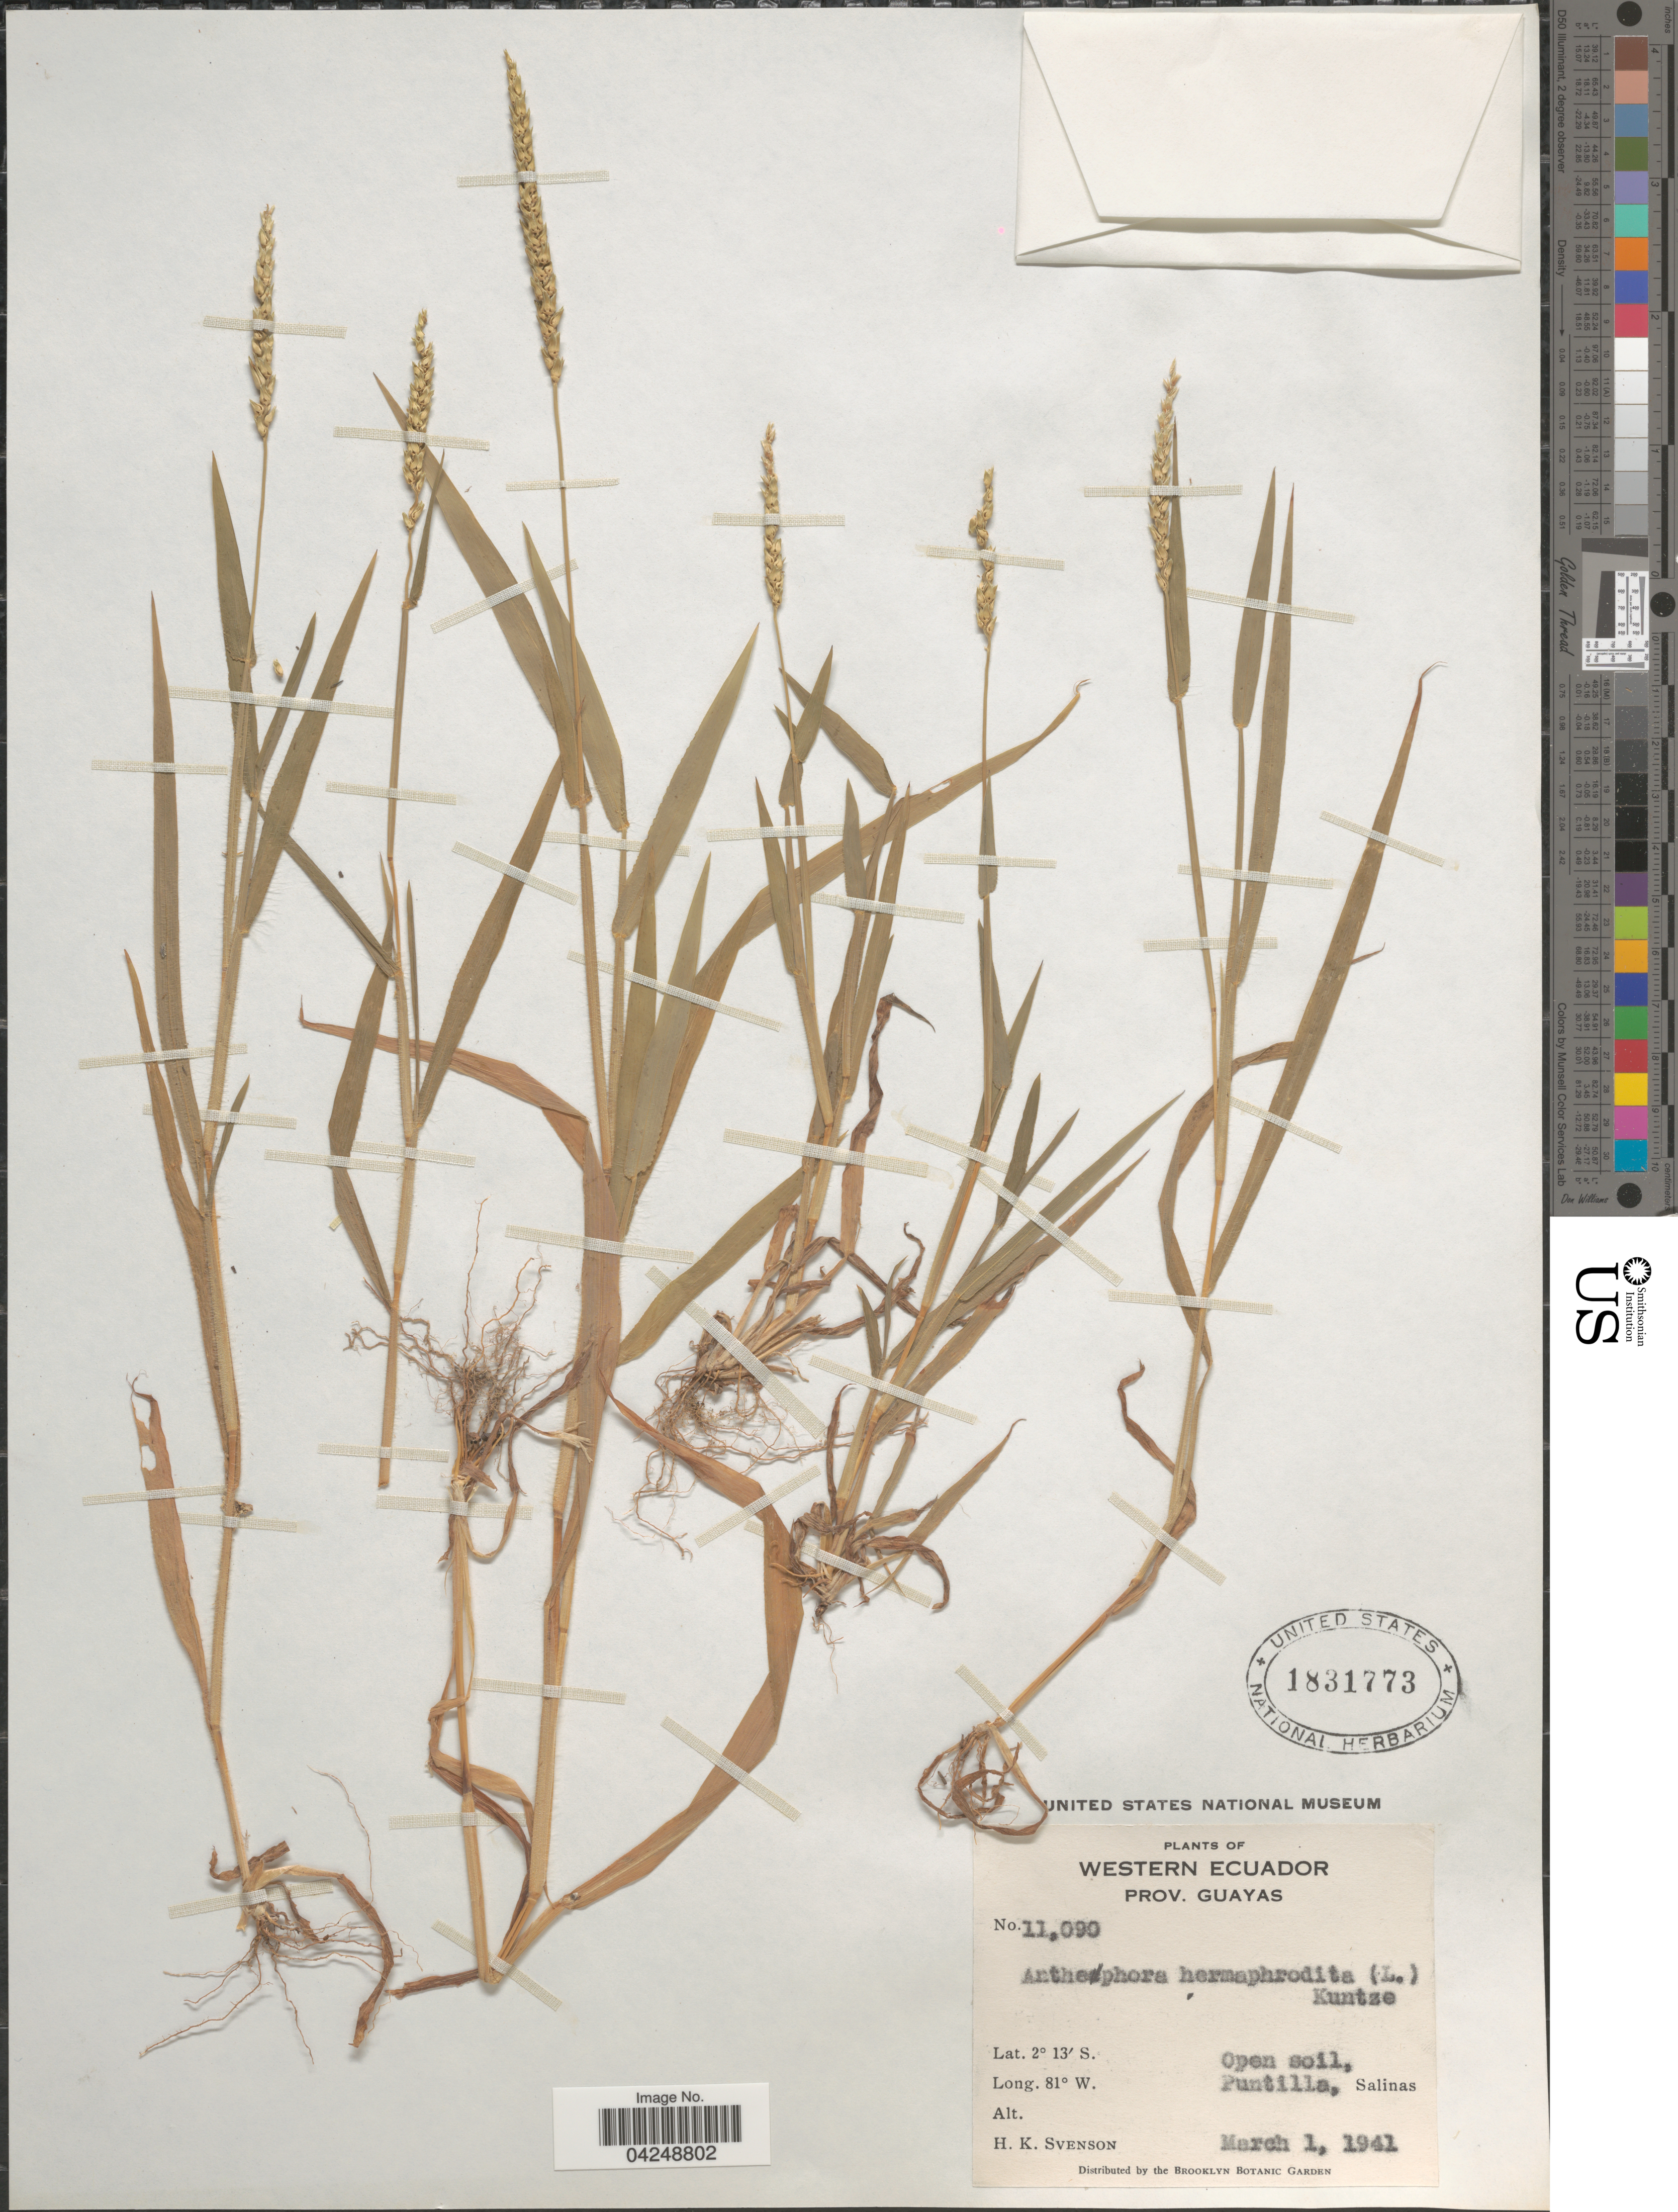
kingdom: Plantae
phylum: Tracheophyta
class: Liliopsida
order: Poales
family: Poaceae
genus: Anthephora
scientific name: Anthephora hermaphrodita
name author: (L.) Kuntze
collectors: H. K. Svenson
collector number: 11090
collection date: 1941-03-01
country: Ecuador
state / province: Guayas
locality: Western Ecuador. Open soil, Puntilla, Salinas.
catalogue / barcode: US 1831773